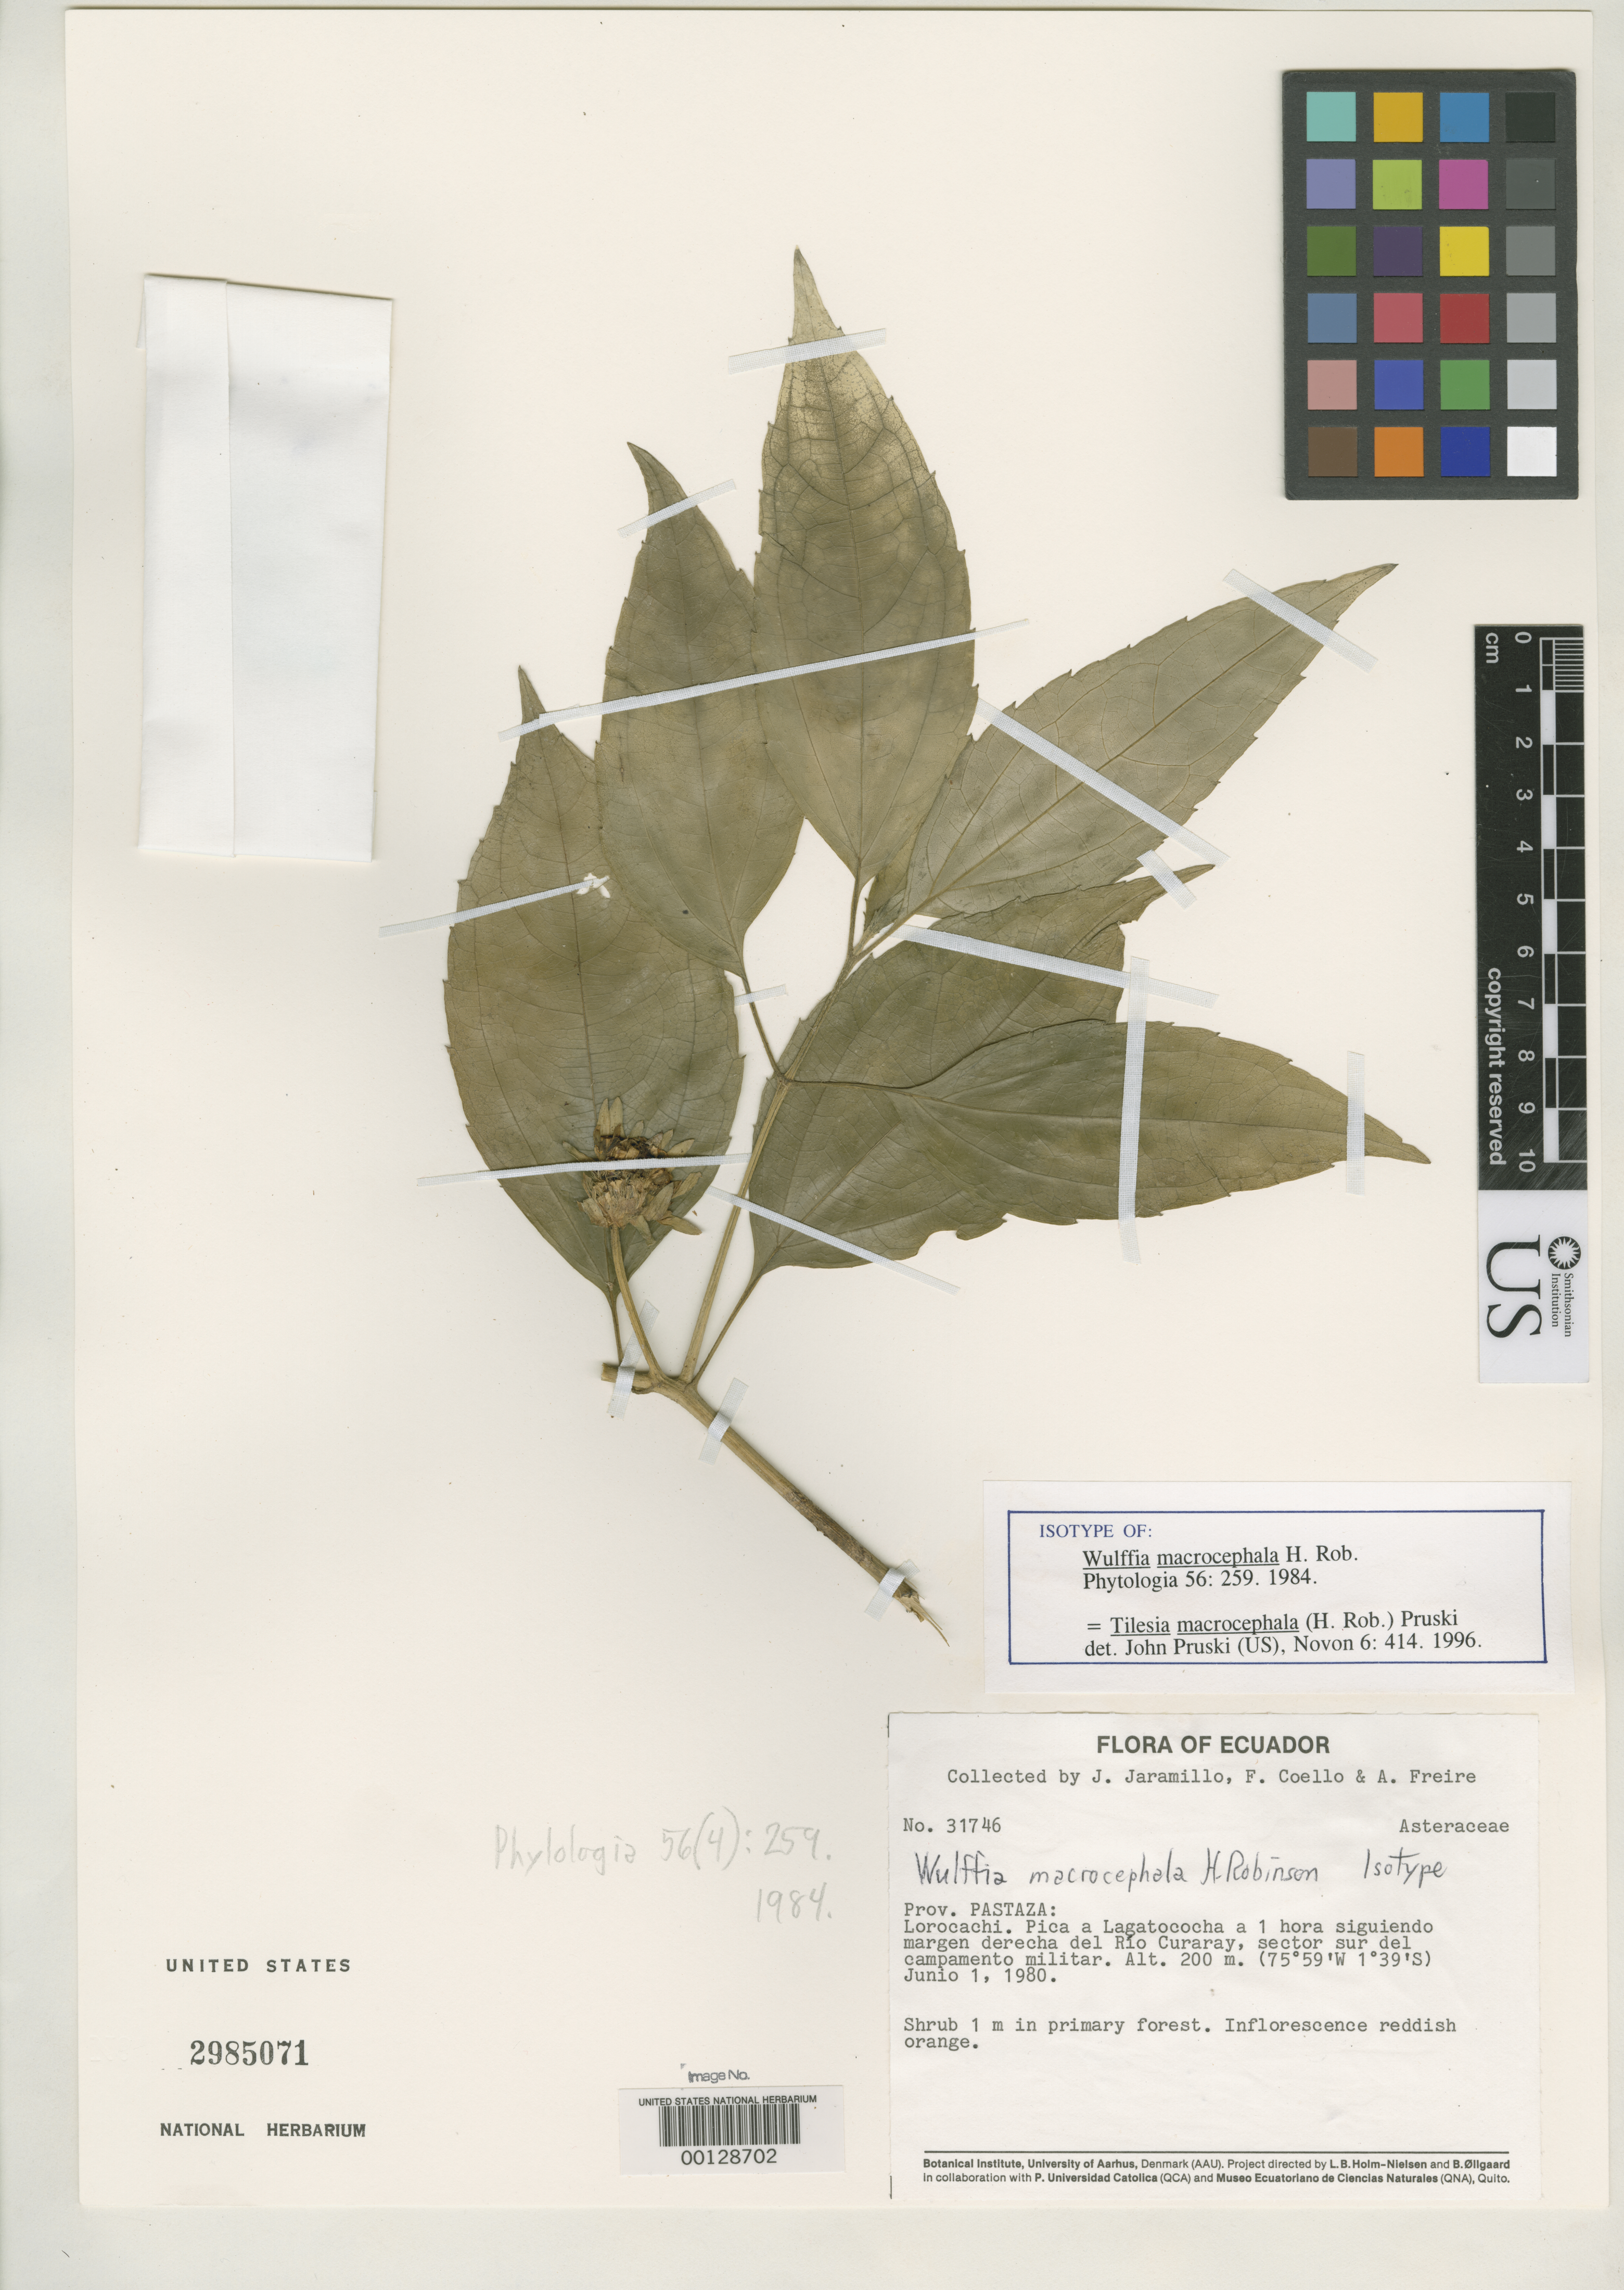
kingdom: Plantae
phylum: Tracheophyta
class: Magnoliopsida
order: Asterales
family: Asteraceae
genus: Wulffia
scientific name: Wulffia macrocephala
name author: H. Rob.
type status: Isotype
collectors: J. L. Jaramillo, F. Coello & A. Freire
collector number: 31746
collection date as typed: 01 Jun 1980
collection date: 1980-06-01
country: Ecuador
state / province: Pastaza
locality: Lorocachi, pica a Lagatococha a L hora [?] siguiendo margen derecha del Rio Curaray. [Lorocachi, Trail to Lagatococha to L hour (?) following right bank of the Rio Curaray.]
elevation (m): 200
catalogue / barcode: US 2985071